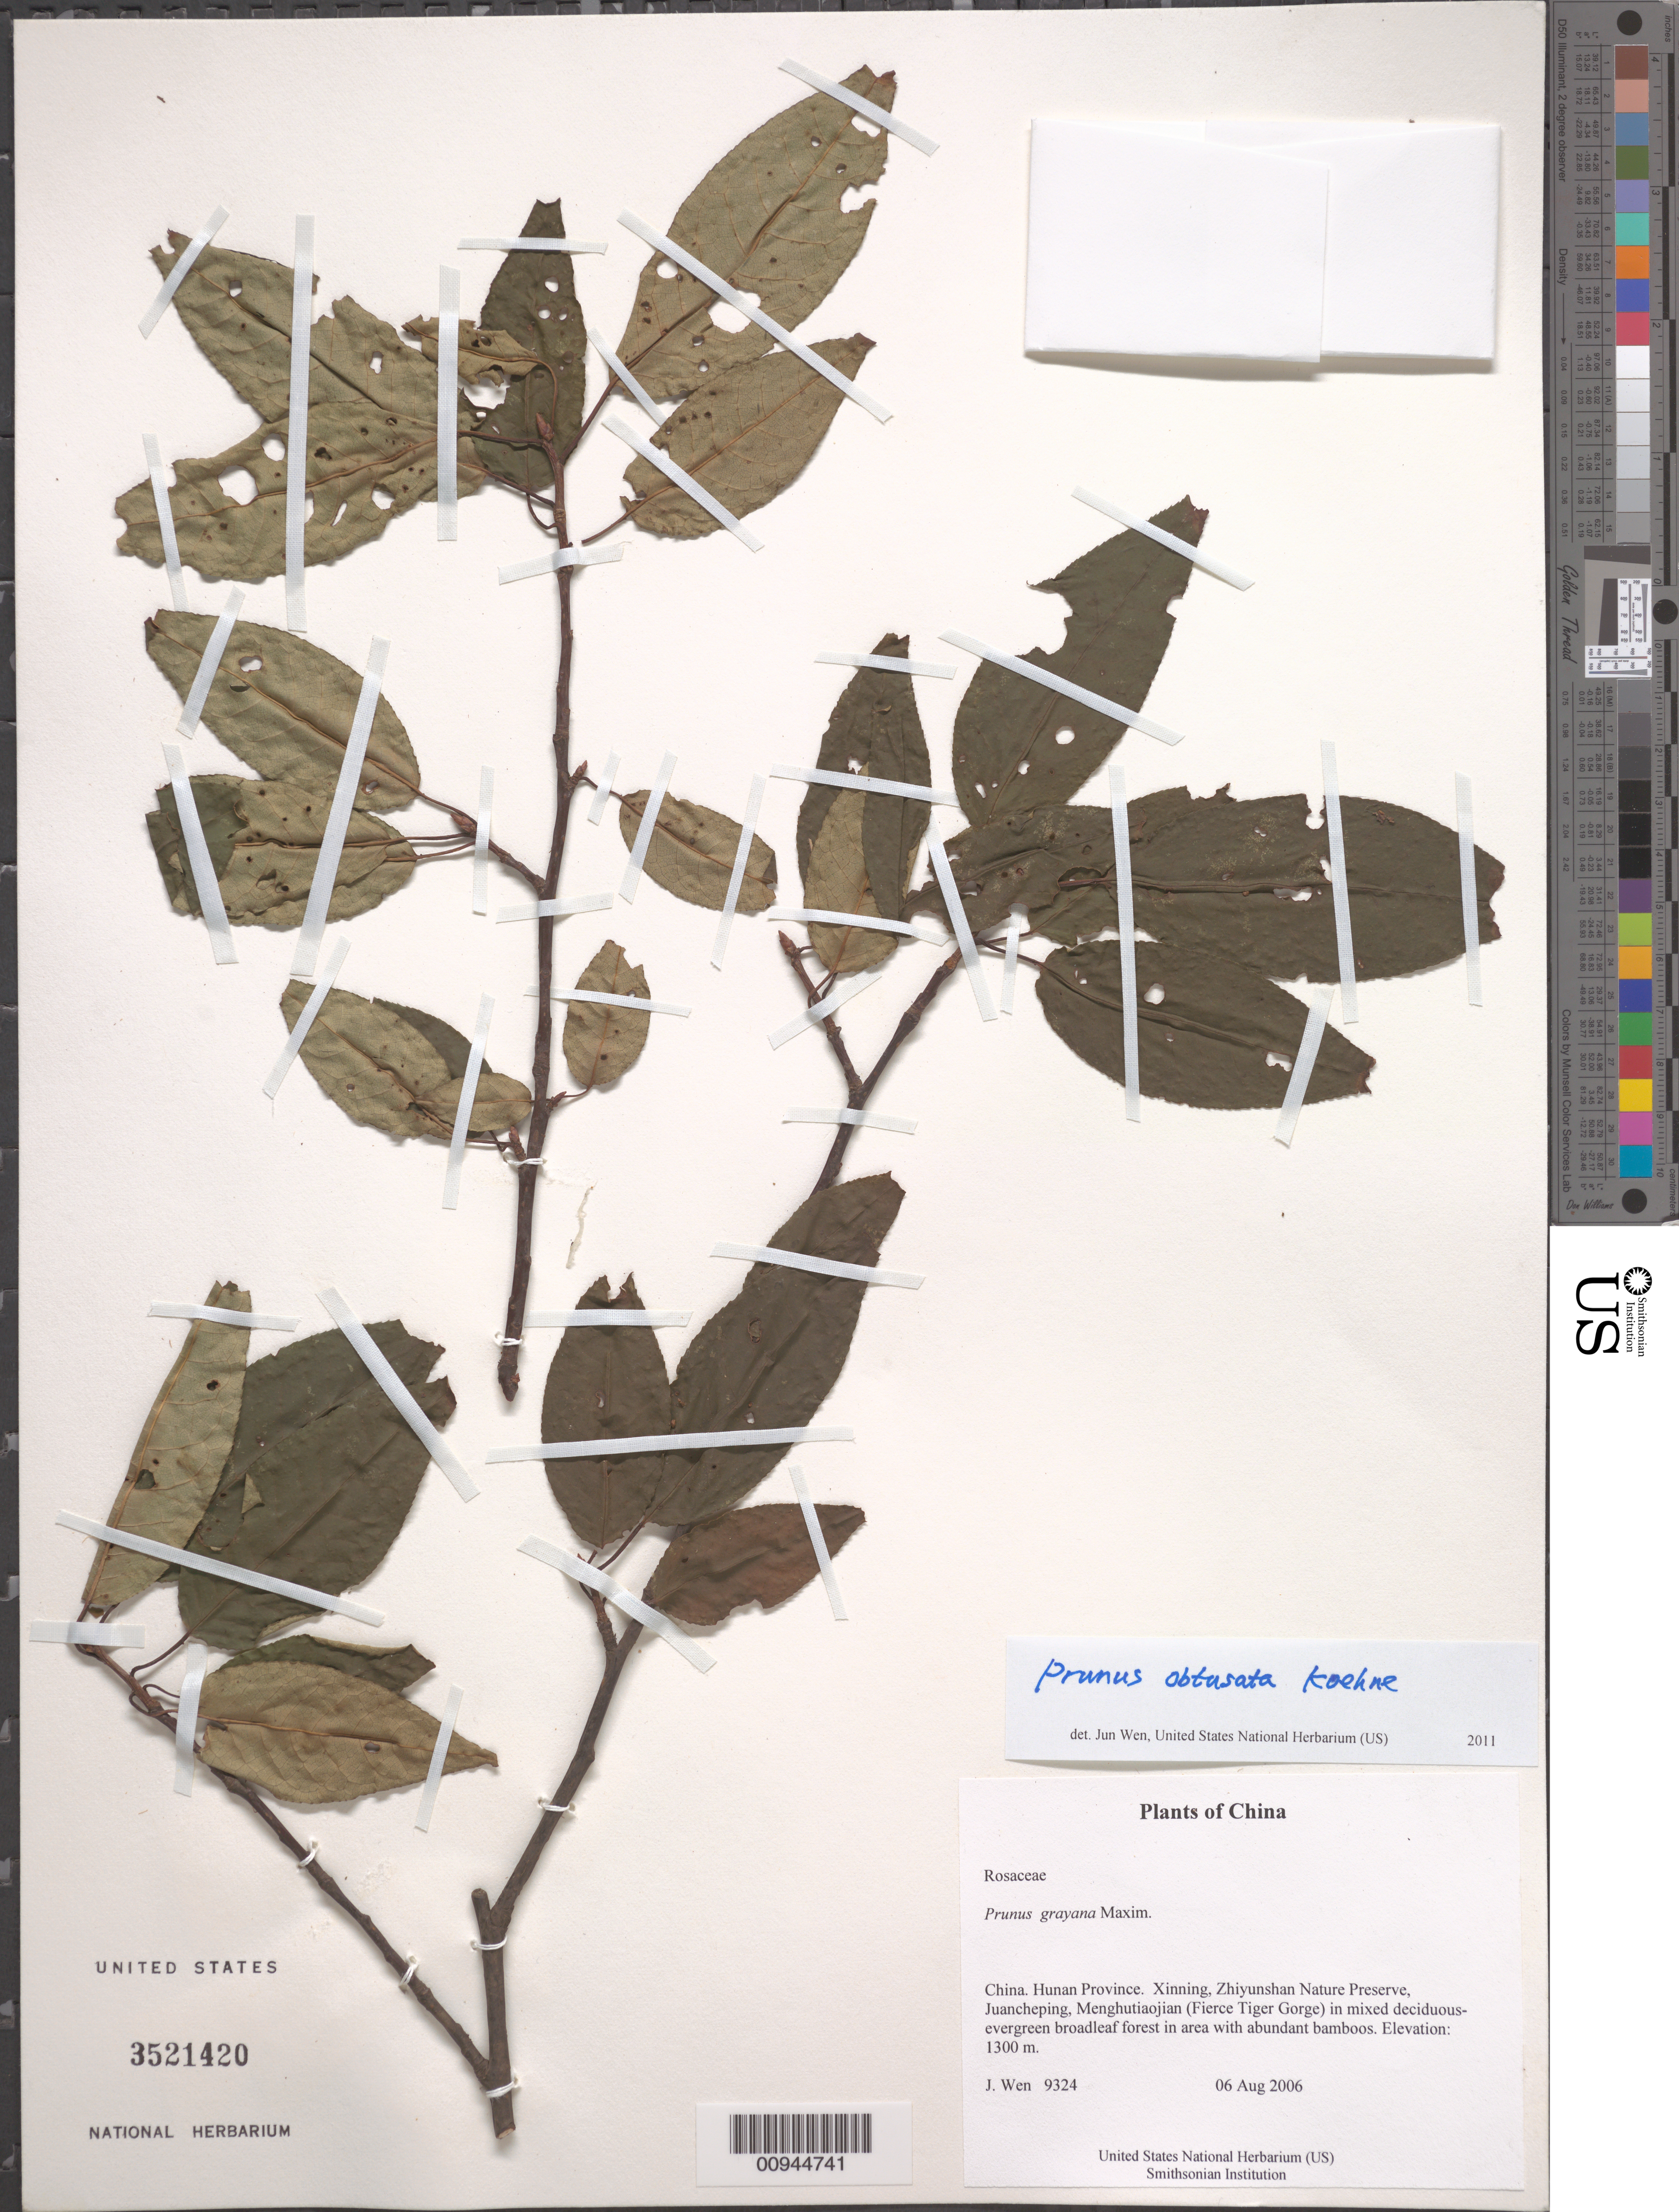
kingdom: Plantae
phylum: Tracheophyta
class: Magnoliopsida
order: Rosales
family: Rosaceae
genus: Prunus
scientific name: Prunus obtusata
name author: Koehne in Sarg.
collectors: J. Wen & S. Wu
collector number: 9324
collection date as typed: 06 Aug 2006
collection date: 2006-08-06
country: China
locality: Hunan Province. Xinning, Zhiyunshan Nature Preserve, Juancheping, Menghutiaojian (Fierce Tiger Gorge) in mixed deciduous-evergreen broadleaf forest in area with abundant bamboos.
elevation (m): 1300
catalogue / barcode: US 3521420